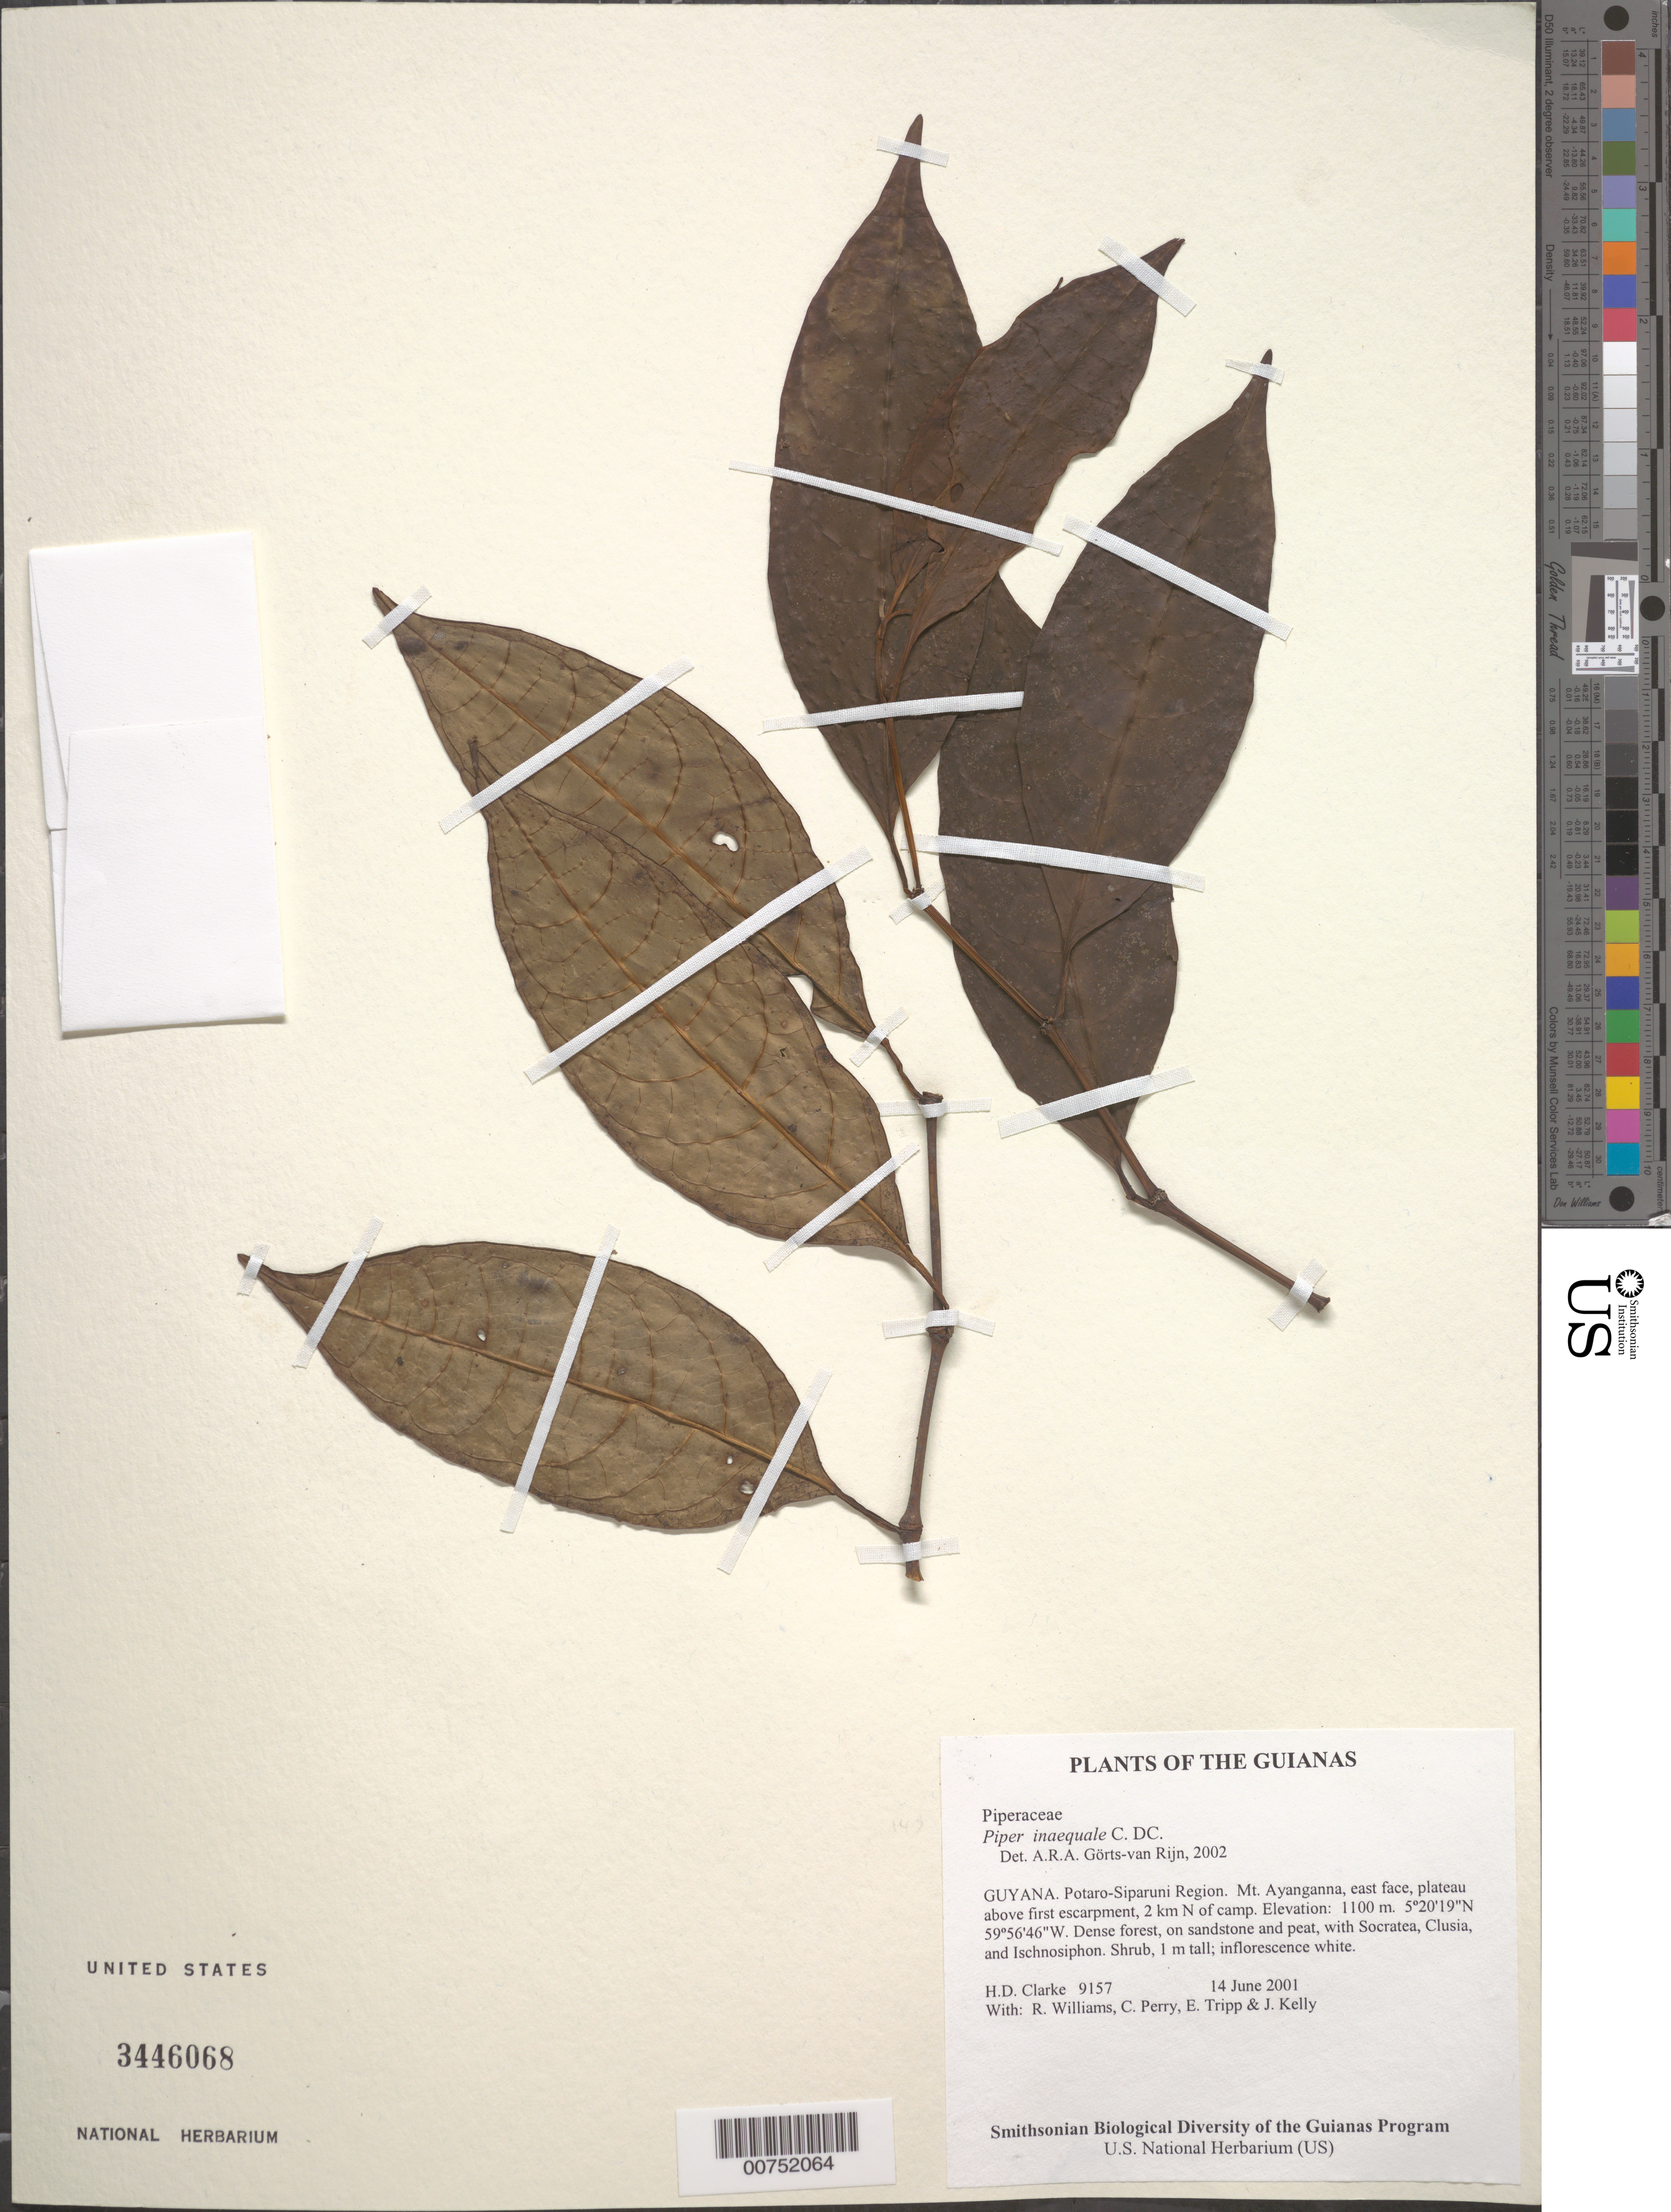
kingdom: Plantae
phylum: Tracheophyta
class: Magnoliopsida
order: Piperales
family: Piperaceae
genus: Piper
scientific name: Piper inaequale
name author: C. DC.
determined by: Görts-van Rijn, A. R. A.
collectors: H. D. Clarke, R. Williams, C. Perry, E. Tripp & J. Kelly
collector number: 9157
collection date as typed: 14 June 2001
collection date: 2001-06-14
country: Guyana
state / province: Potaro-Siparuni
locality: Mt. Ayanganna, east face, plateau above first escarpment, 2 km N of camp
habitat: Dense forest, on sandstone and peat, with Socratea, Clusia, and Ischnosiphon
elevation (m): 1100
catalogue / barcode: US 3446068